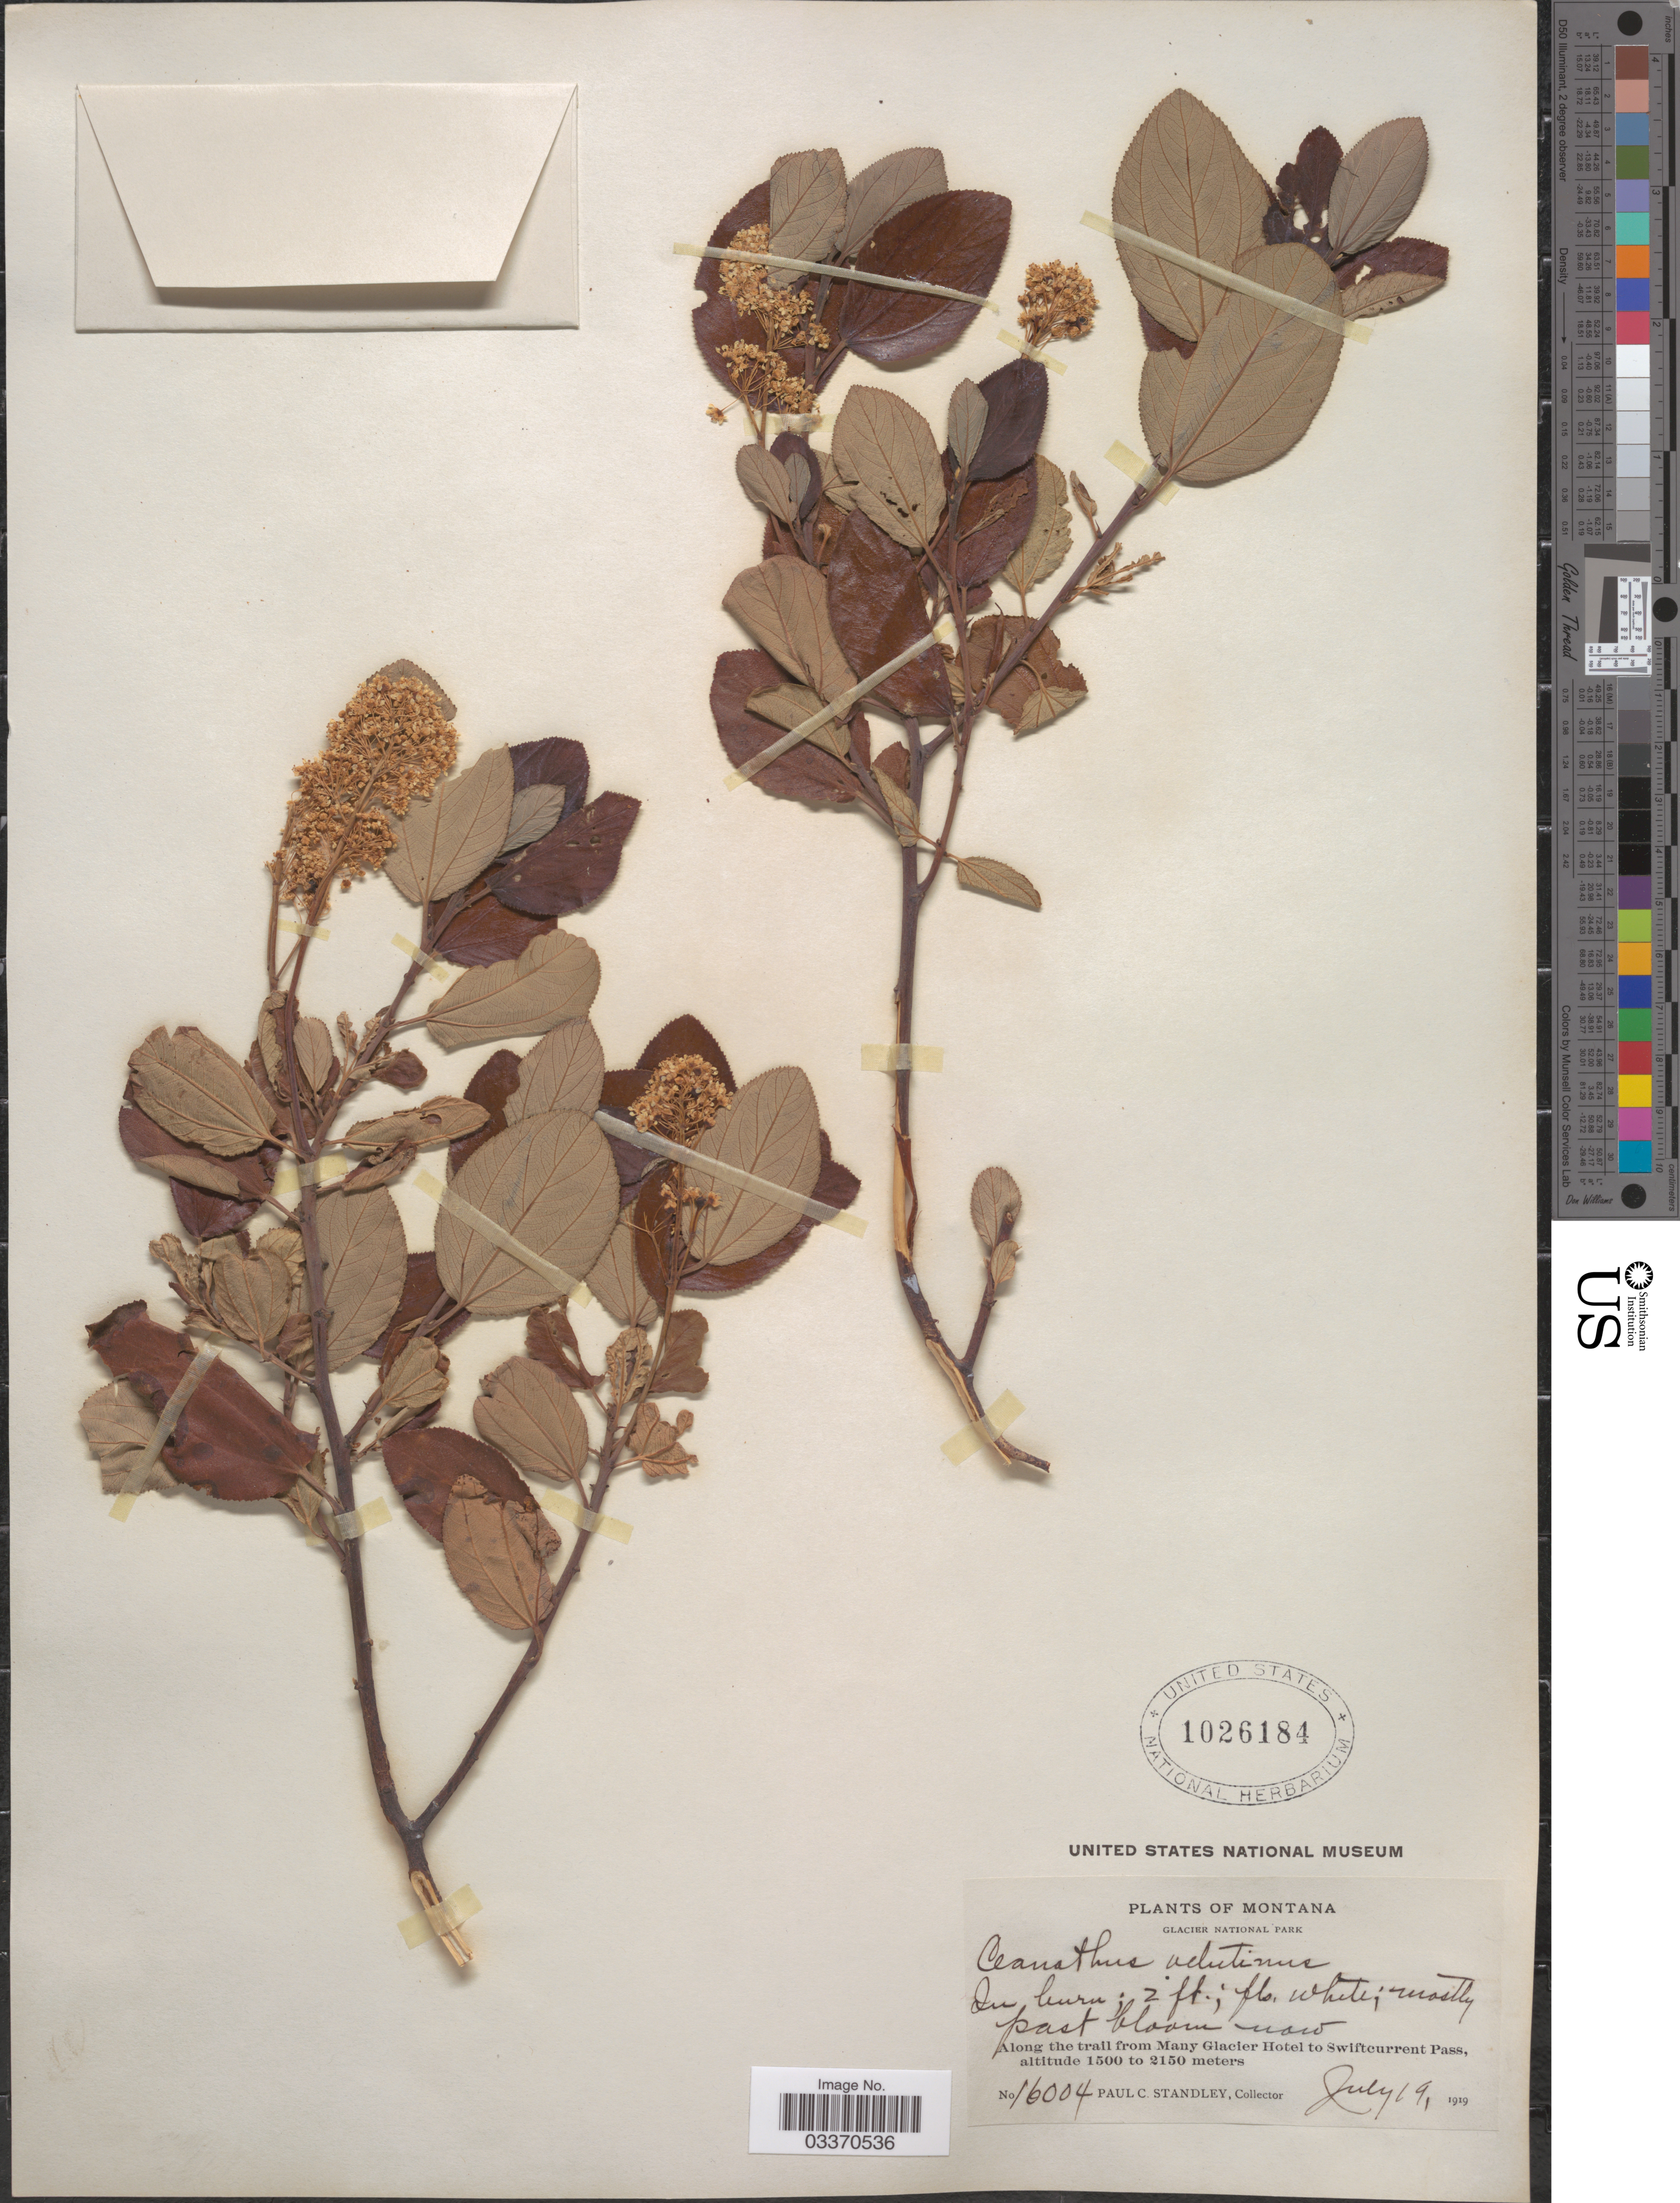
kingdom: Plantae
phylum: Tracheophyta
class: Magnoliopsida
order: Rosales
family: Rhamnaceae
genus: Ceanothus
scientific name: Ceanothus velutinus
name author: Douglas ex Hook.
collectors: P. C. Standley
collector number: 16004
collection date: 1919-07-19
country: United States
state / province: Montana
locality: Glacier National Park. Along the trail from Many Glacier Hotel to Swiftcurrent Pass.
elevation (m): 1500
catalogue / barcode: US 1026184